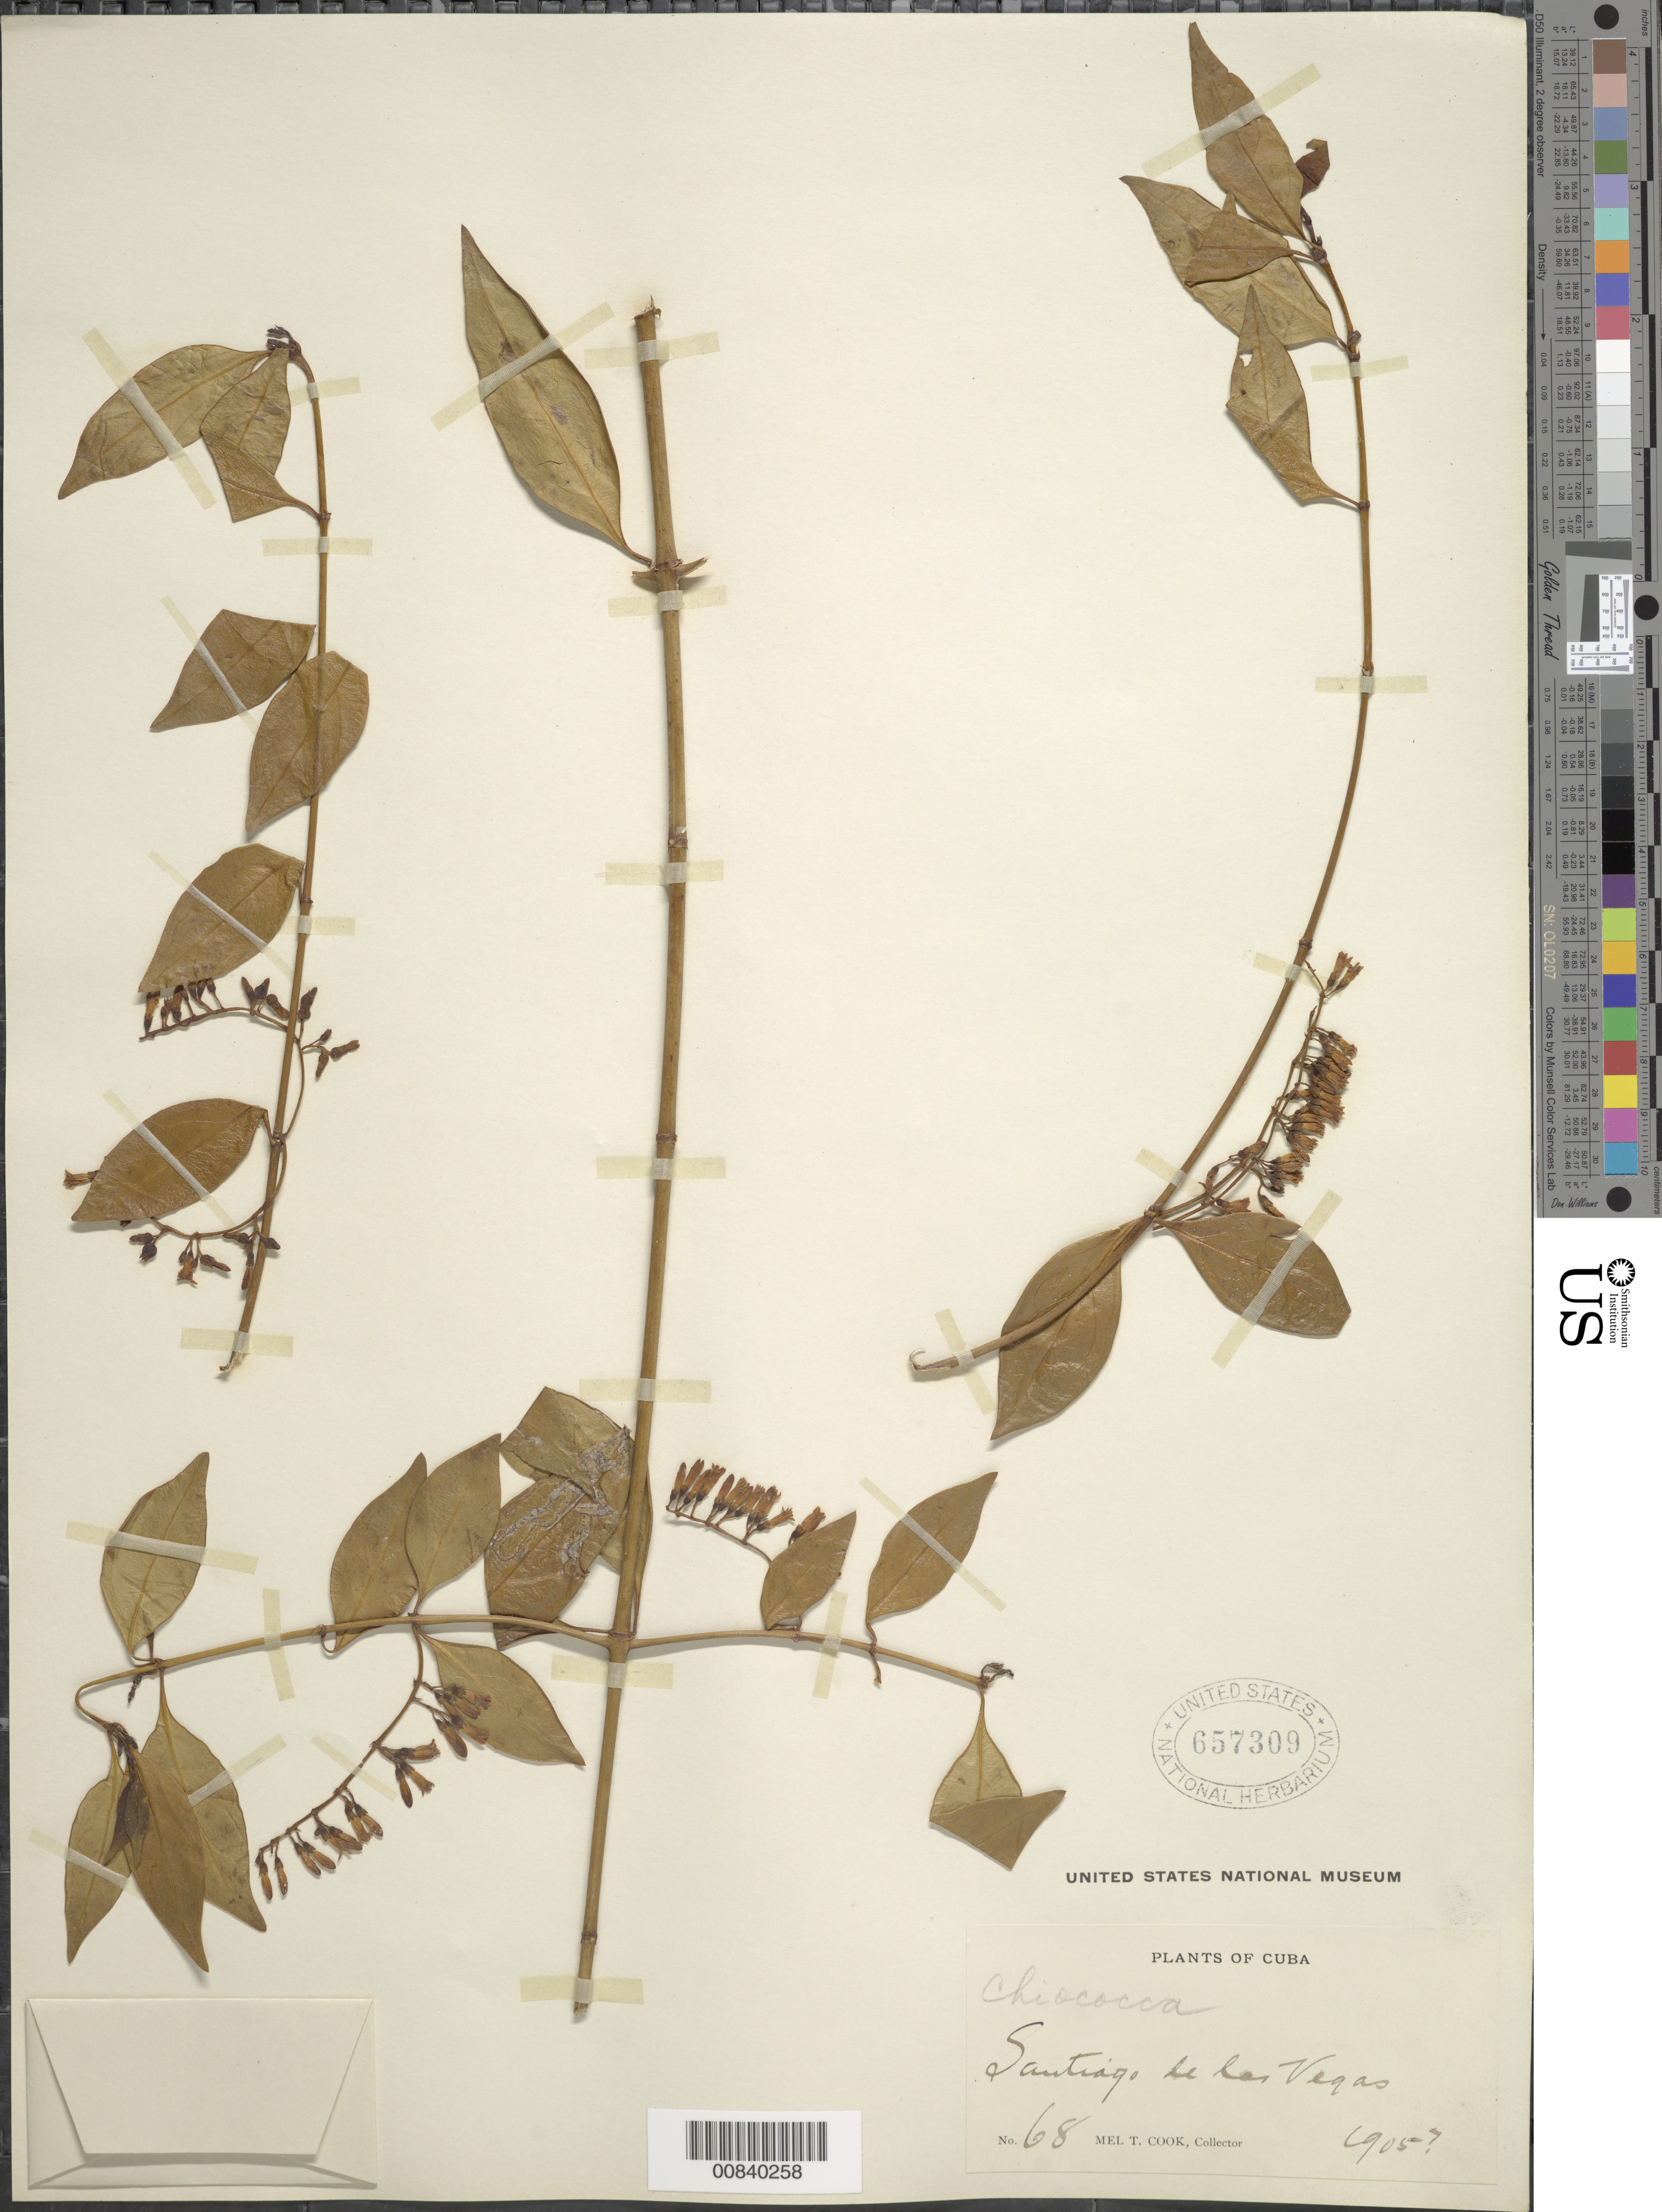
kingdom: Plantae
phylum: Tracheophyta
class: Magnoliopsida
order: Gentianales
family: Rubiaceae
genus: Chiococca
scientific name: Chiococca alba subsp. alba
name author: (L.) Hitchc.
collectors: M. T. Cook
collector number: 68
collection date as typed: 1905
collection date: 1905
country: Cuba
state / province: La Habana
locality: Santiago de las Vegas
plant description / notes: Date reads "1905?" on label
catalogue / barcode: US 657309